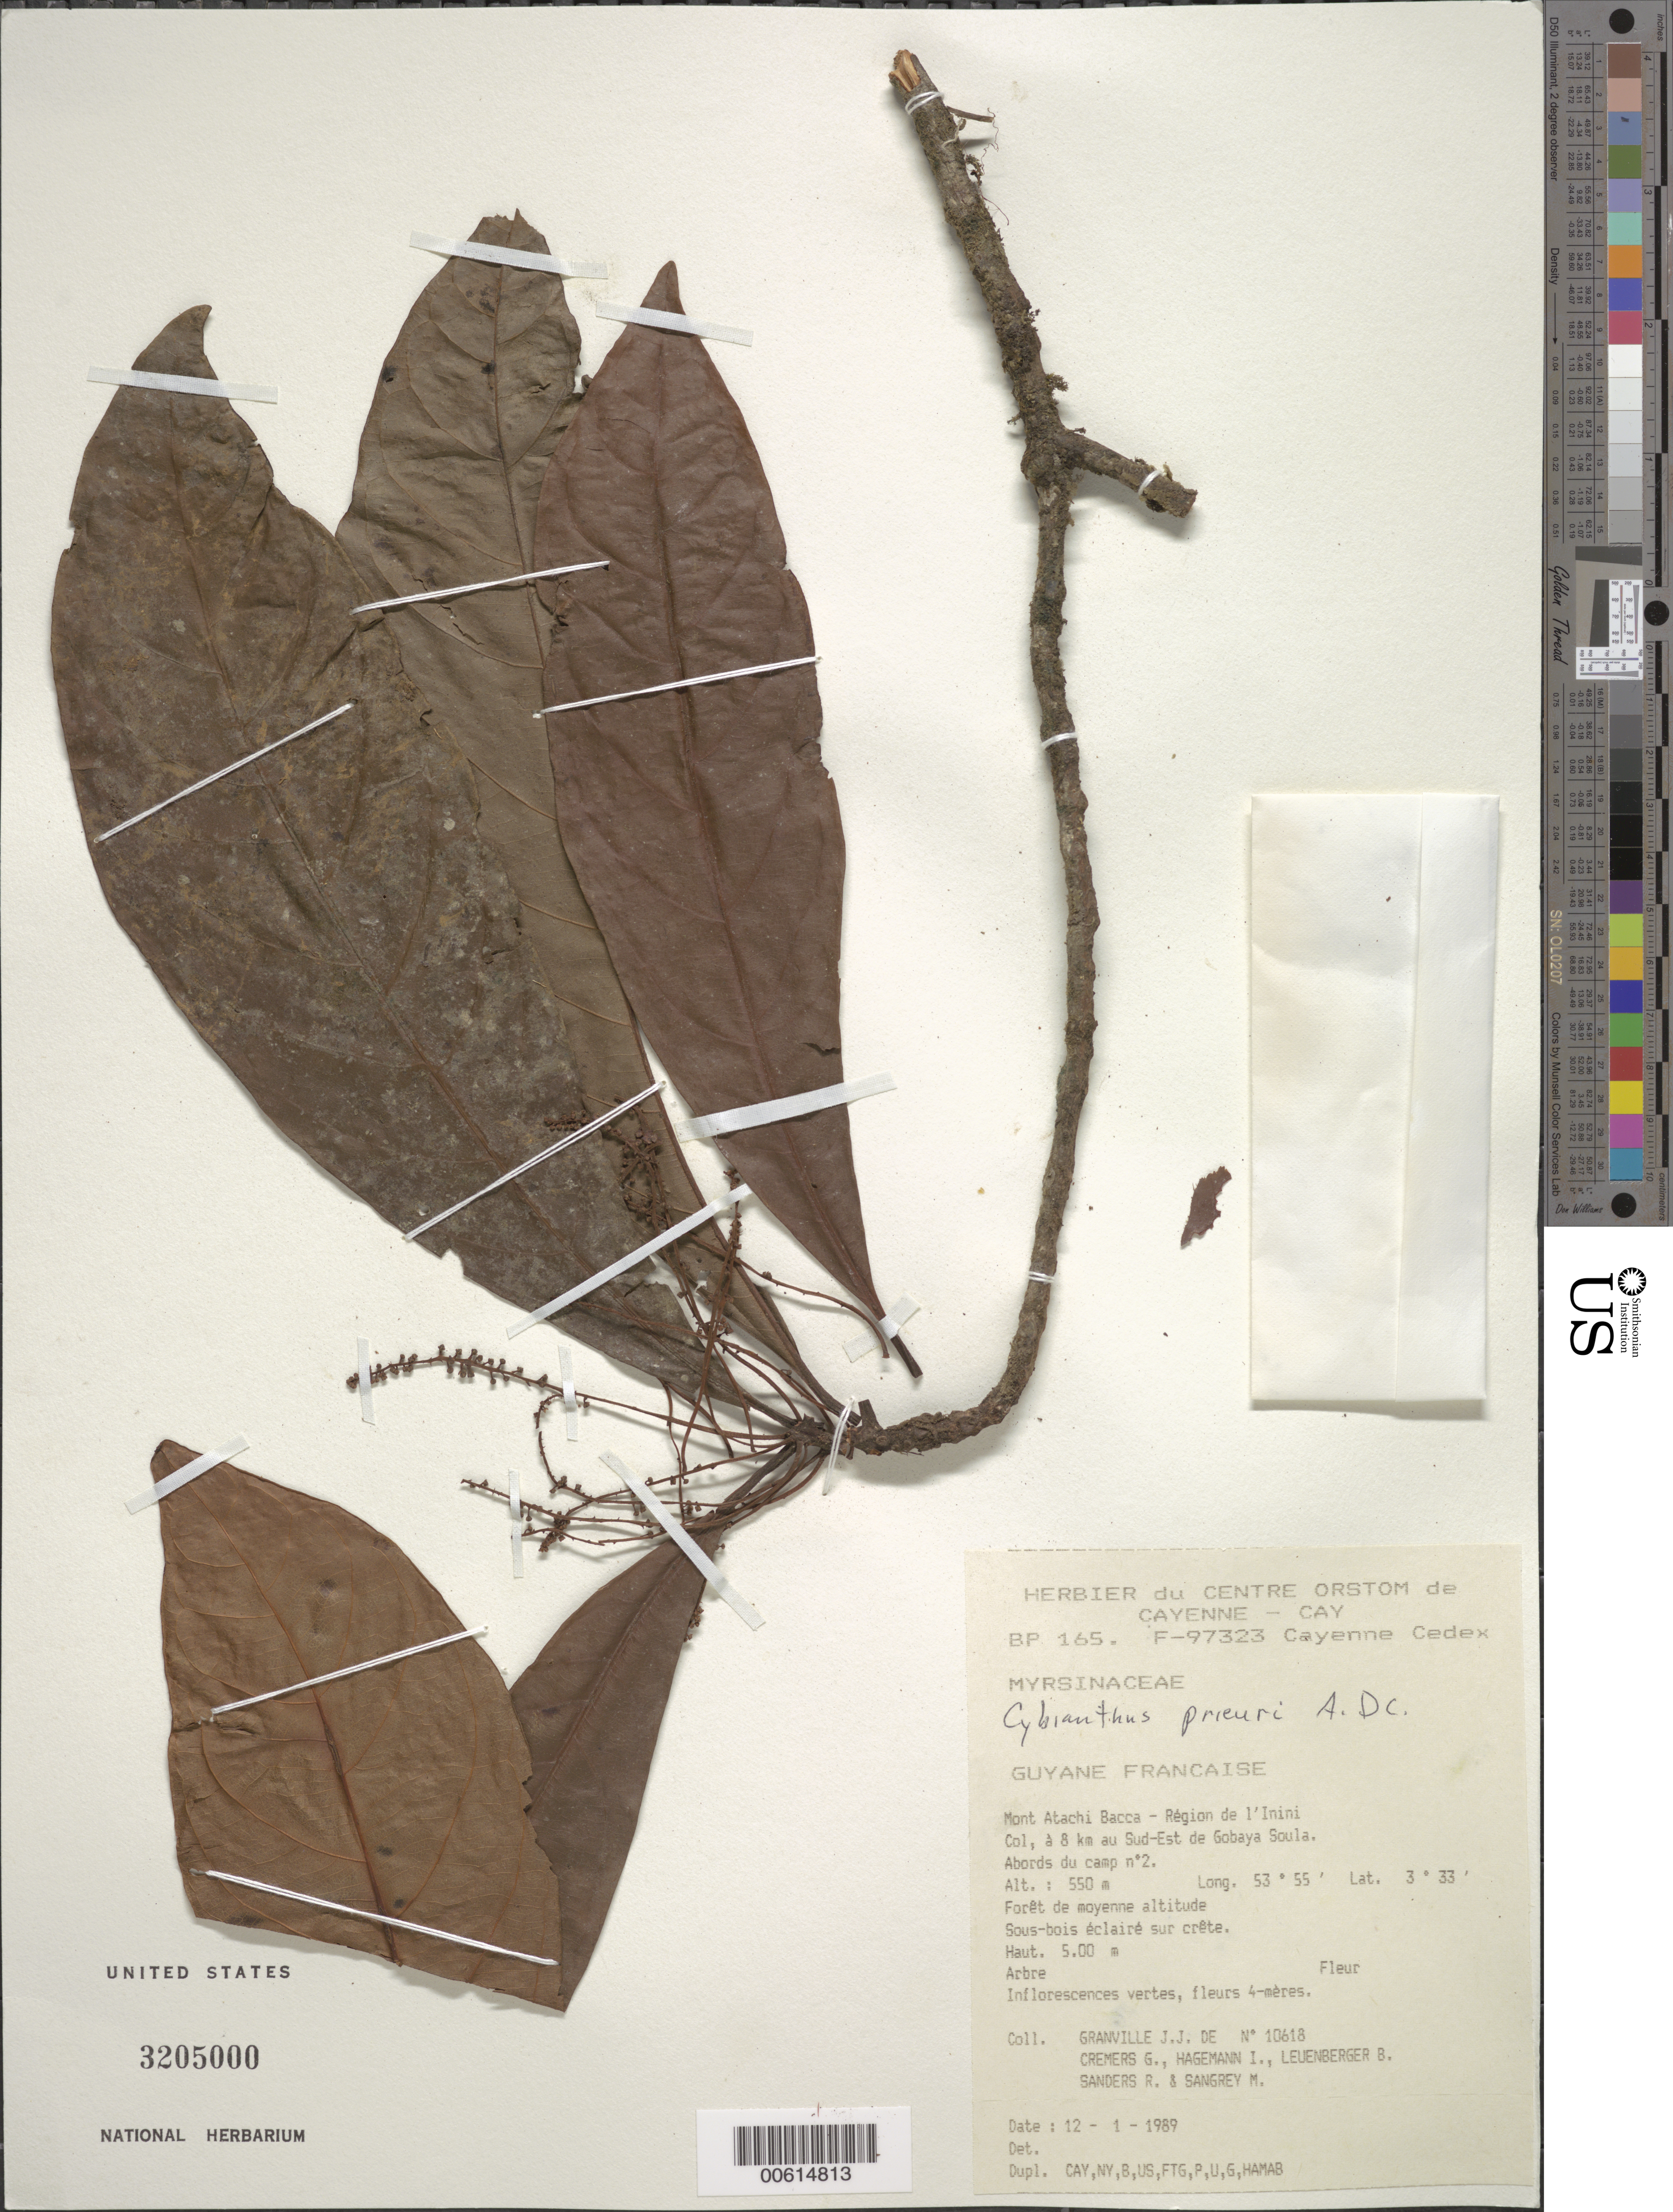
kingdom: Plantae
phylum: Tracheophyta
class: Magnoliopsida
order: Ericales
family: Primulaceae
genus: Cybianthus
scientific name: Cybianthus prieurii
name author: A. DC.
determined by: Pipoly, J. J., III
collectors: J.-J. de Granville, G. Cremers, J. Hagemann, B. E. Leuenberger & M. S. Sangrey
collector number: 10618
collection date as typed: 12-Jan-89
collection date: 1989-01-12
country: French Guiana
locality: Mont Atachi Bacca, région de l'Inini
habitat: Forêt de moyenne altitude; sous bois eclaire sur crete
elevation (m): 550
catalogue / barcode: US 3205000